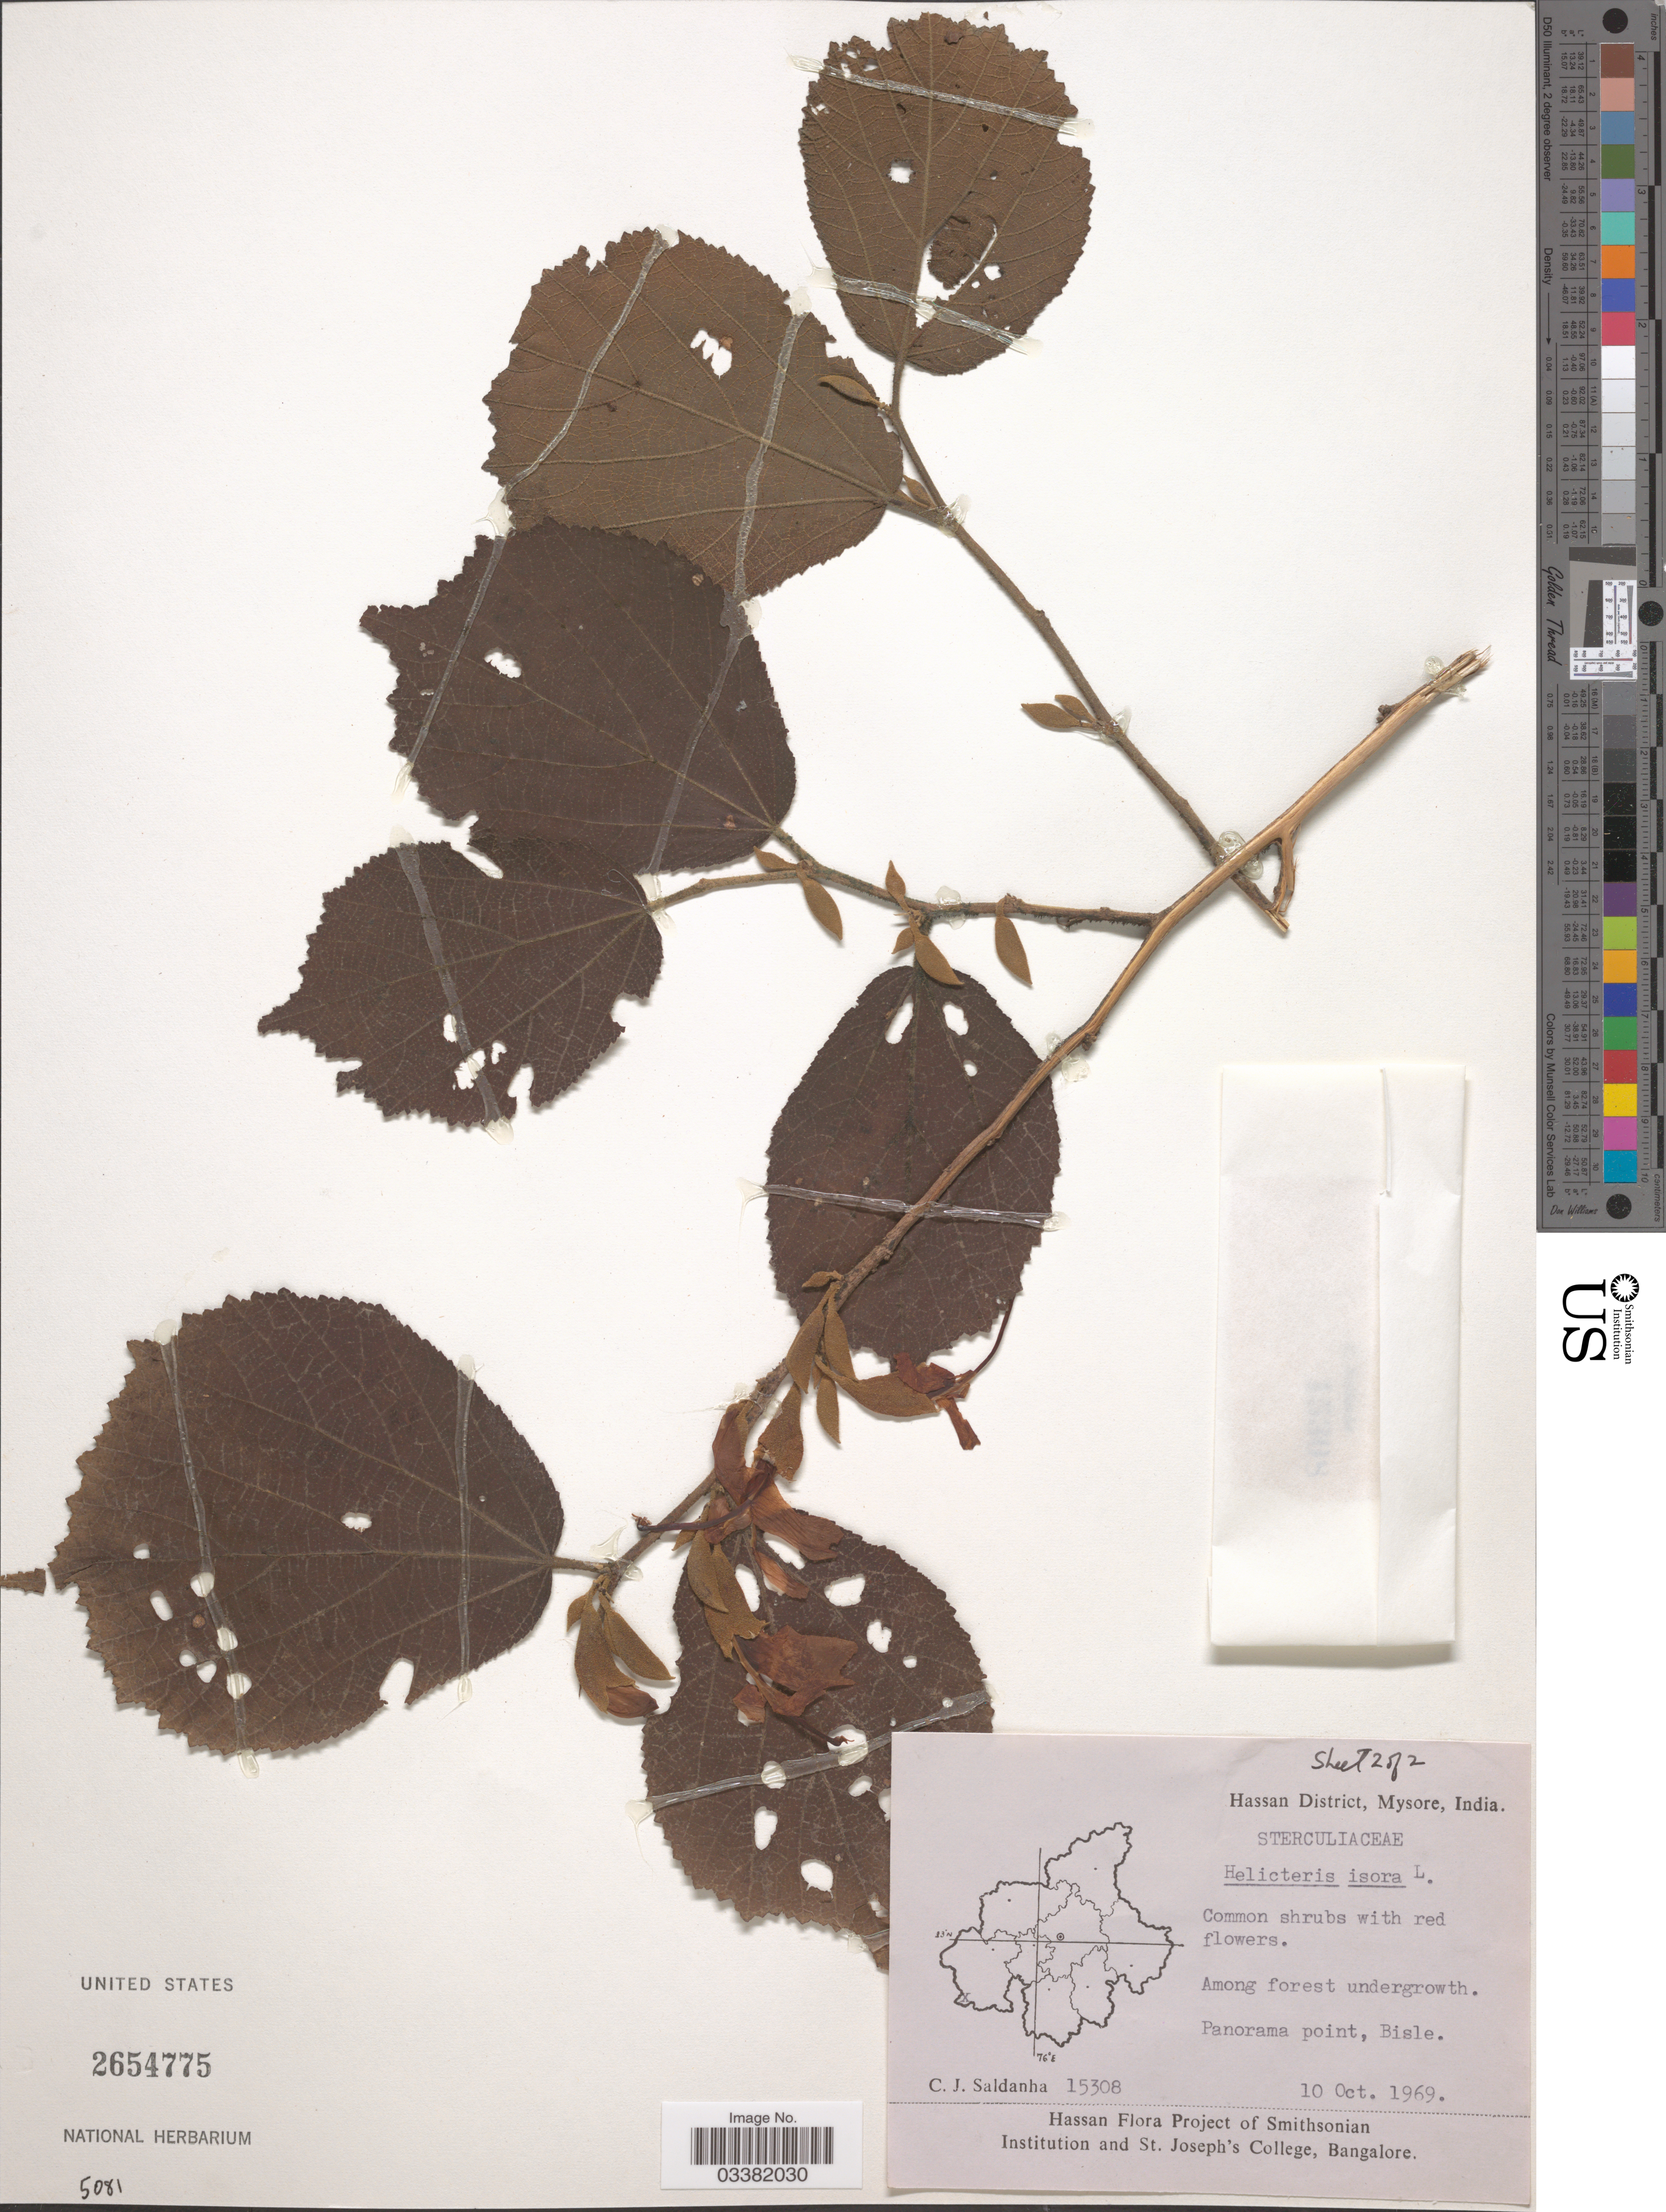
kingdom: Plantae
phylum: Tracheophyta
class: Magnoliopsida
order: Malvales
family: Malvaceae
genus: Helicteres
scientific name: Helicteres isora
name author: L.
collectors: C. J. Saldanha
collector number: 15308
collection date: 1969-10-10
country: India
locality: Hassan District, Mysore. Panorama point, Bisle.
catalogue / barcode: US 2654775